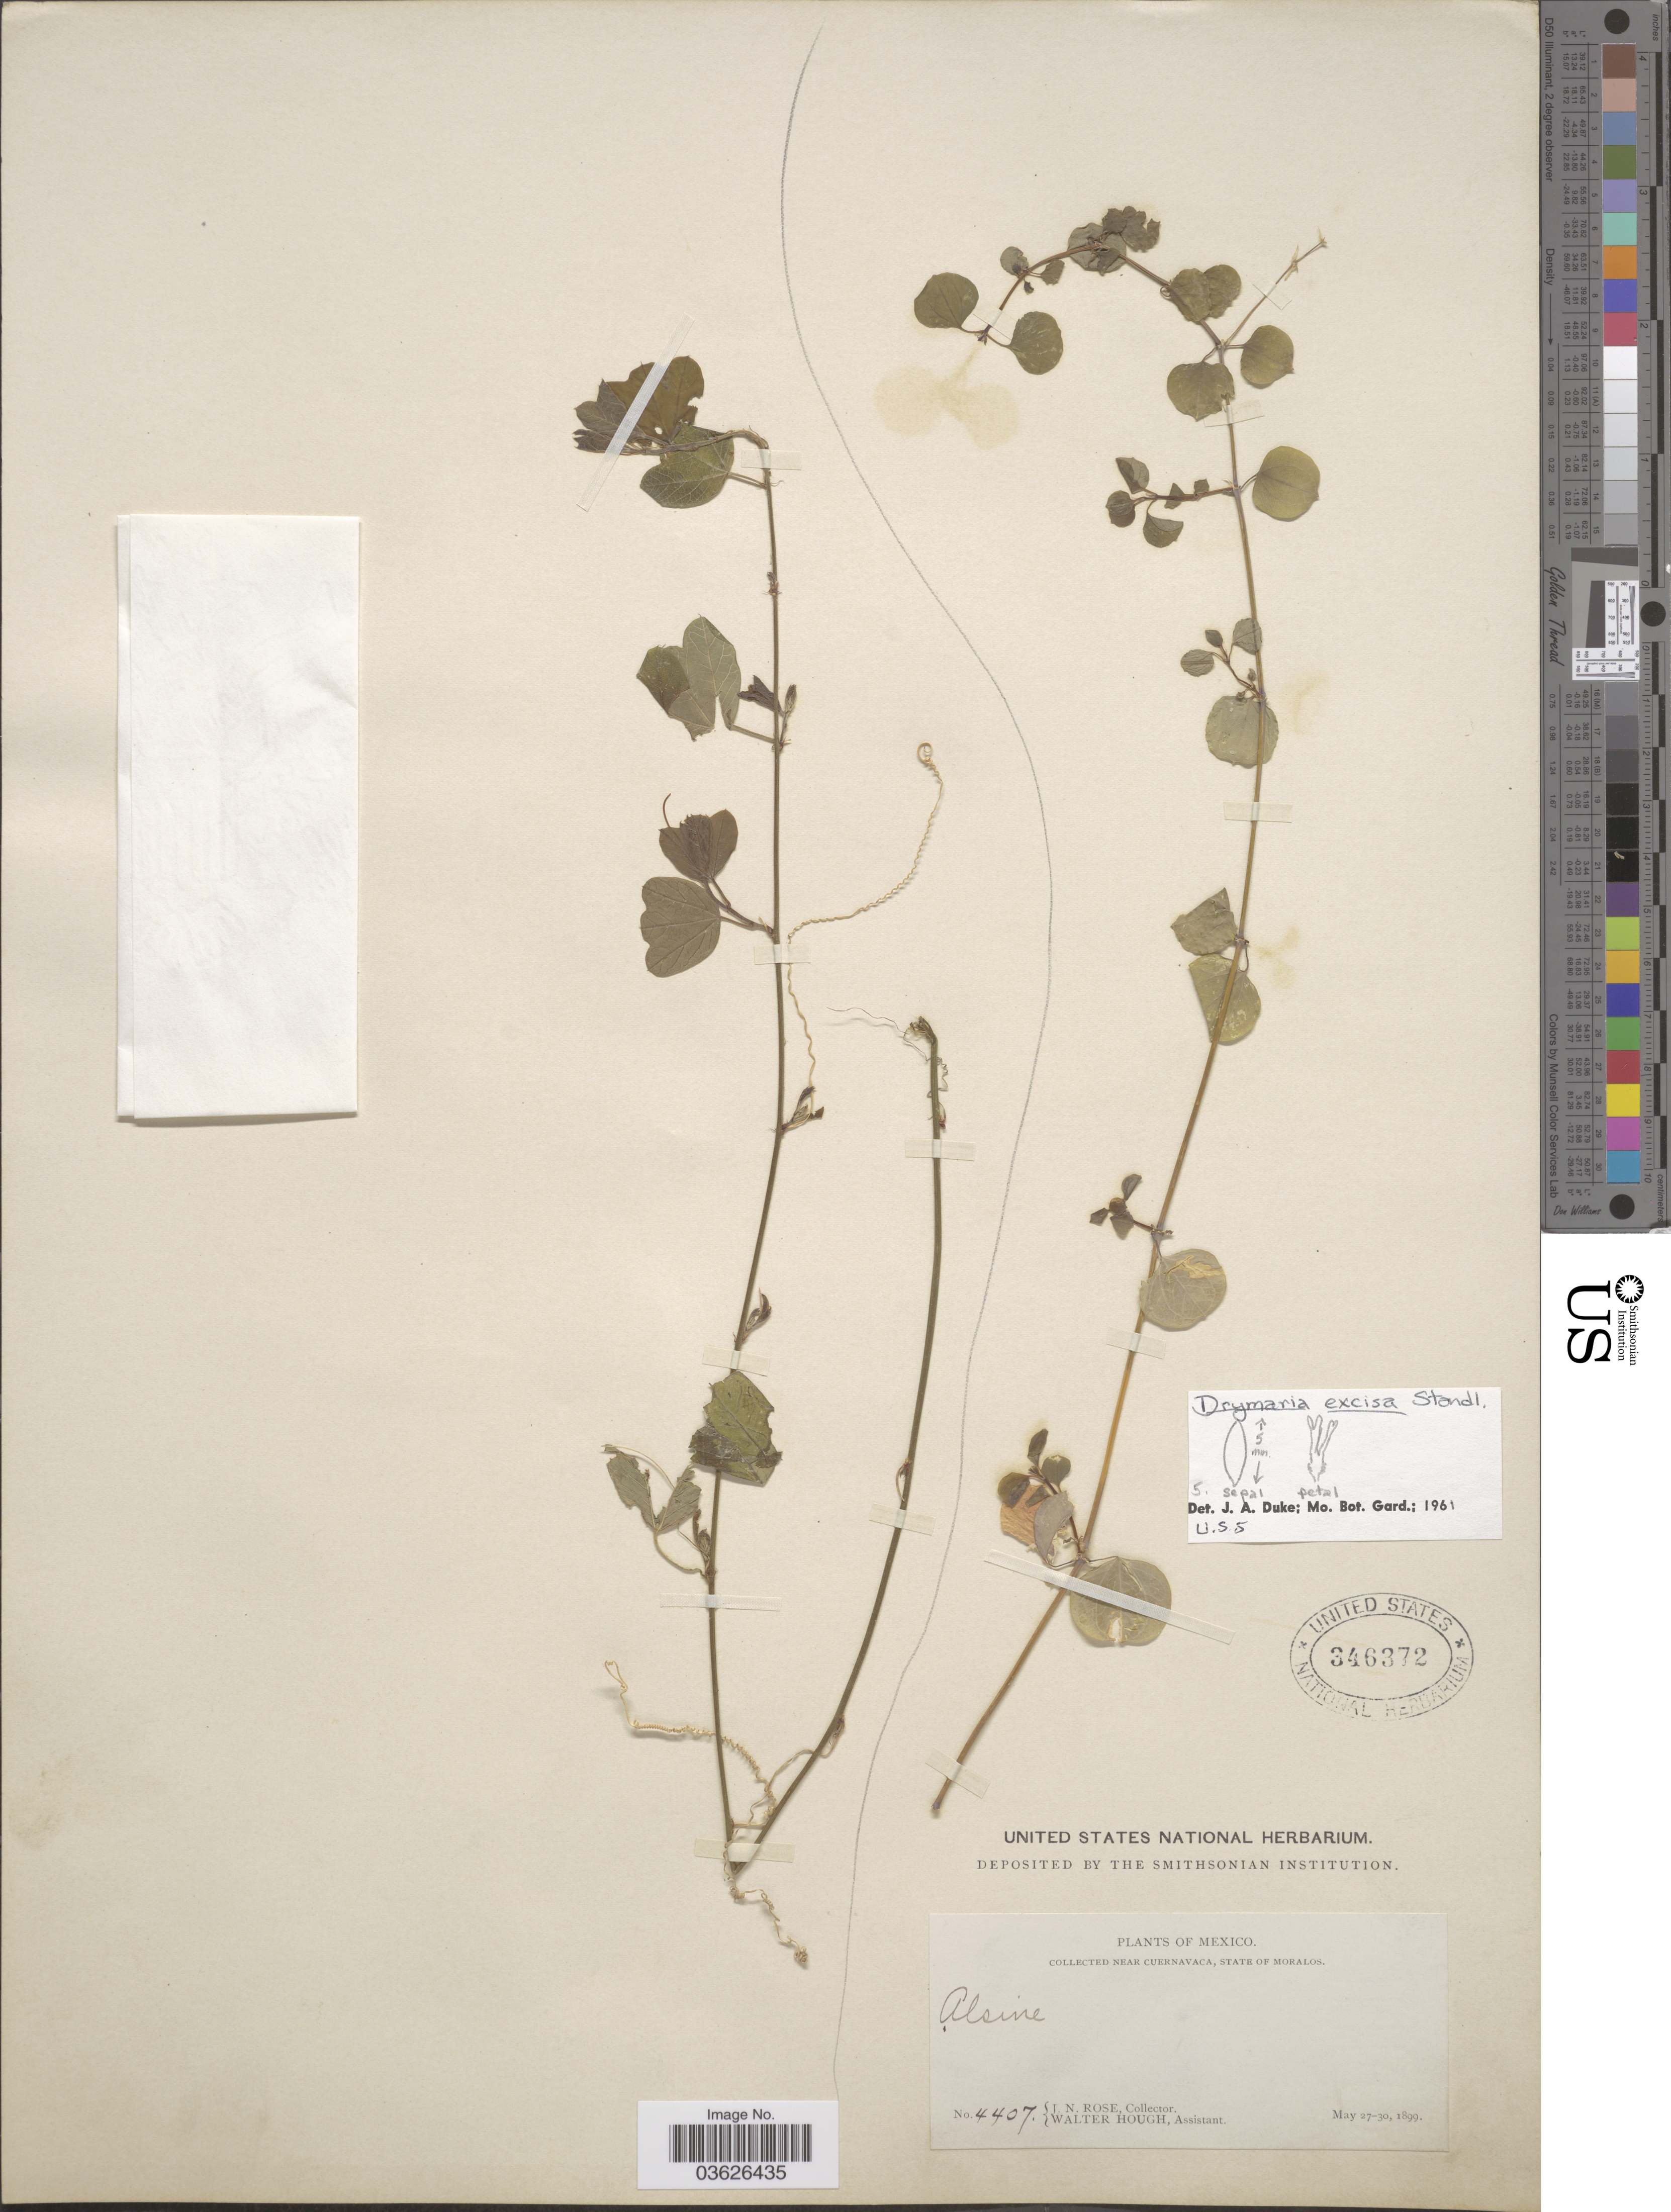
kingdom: Plantae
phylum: Tracheophyta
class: Magnoliopsida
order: Caryophyllales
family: Caryophyllaceae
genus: Drymaria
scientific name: Drymaria excisa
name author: Standl.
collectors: J. N. Rose & W. Hough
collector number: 4407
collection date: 1899-05-27/1899-05-30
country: Mexico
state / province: Morelos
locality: Near Cuernavaca, State of Moralos.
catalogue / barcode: US 346372